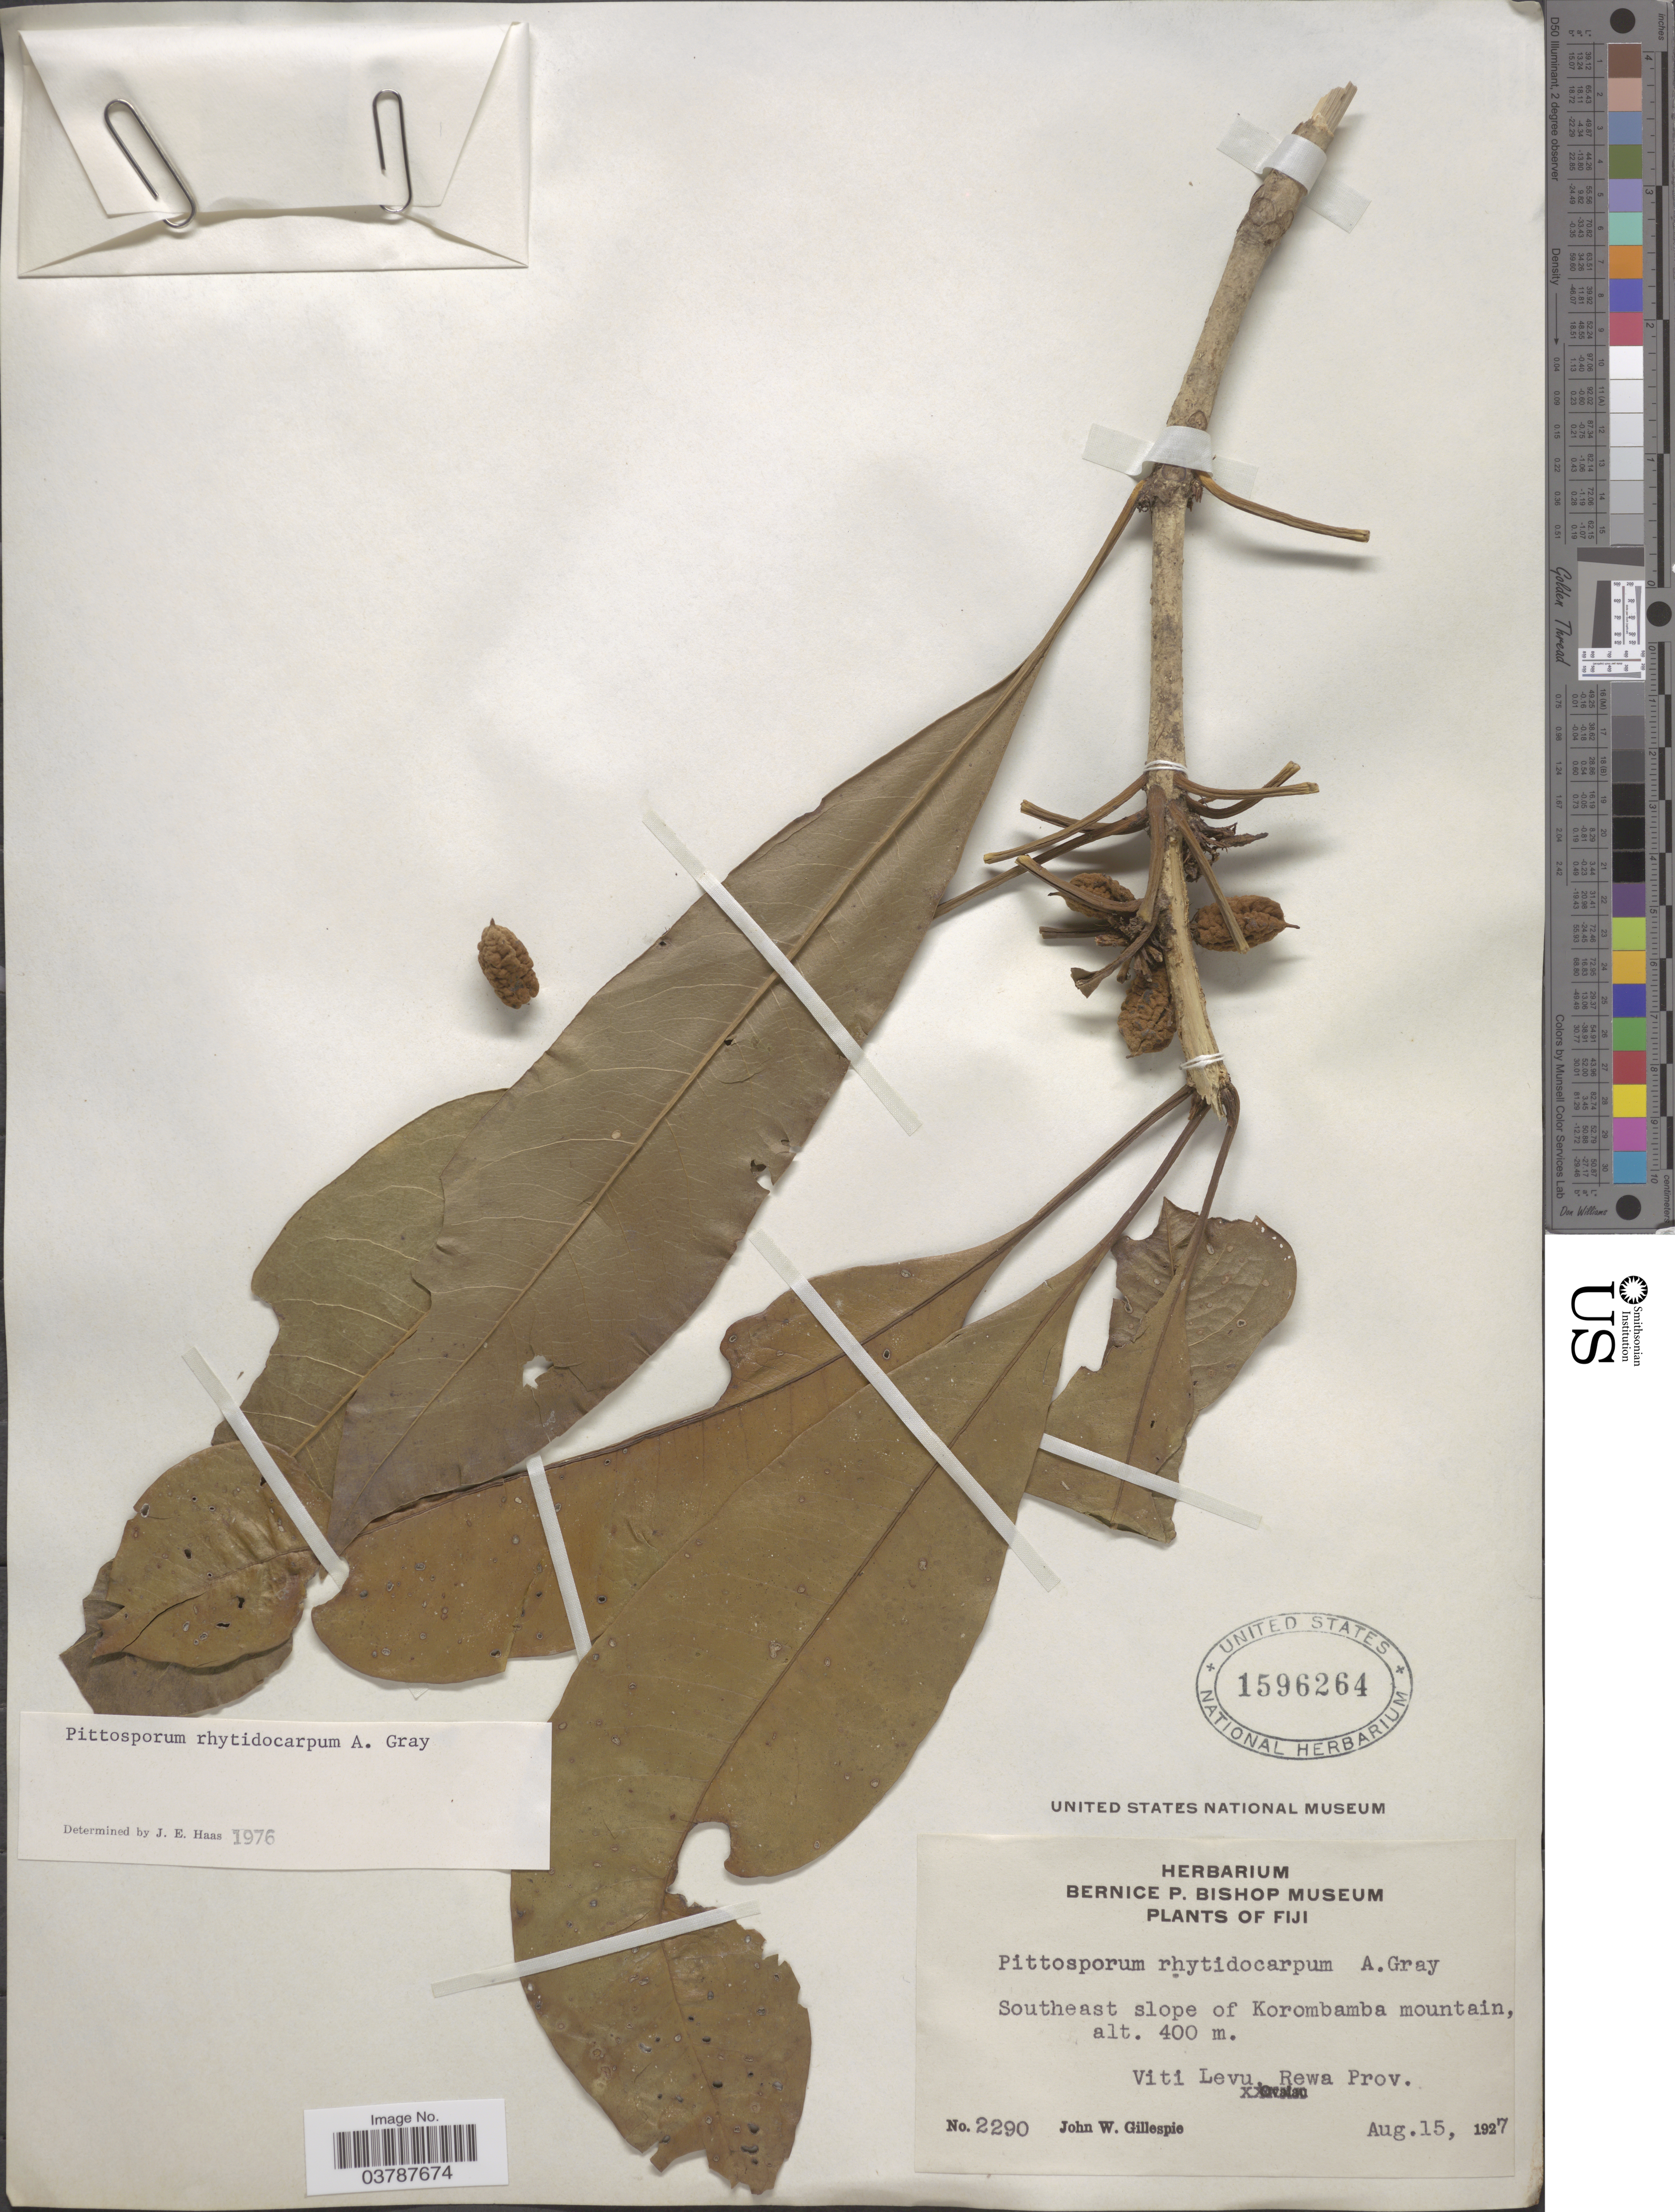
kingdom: Plantae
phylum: Tracheophyta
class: Magnoliopsida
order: Apiales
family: Pittosporaceae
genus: Pittosporum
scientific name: Pittosporum rhytidocarpum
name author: A. Gray in Wilkes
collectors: J. W. Gillespie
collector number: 2290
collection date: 1927-08-15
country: Fiji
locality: Southeast slope of Korombamba mountain. Viti Levu, Rewa Prov.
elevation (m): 400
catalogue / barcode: US 1596264